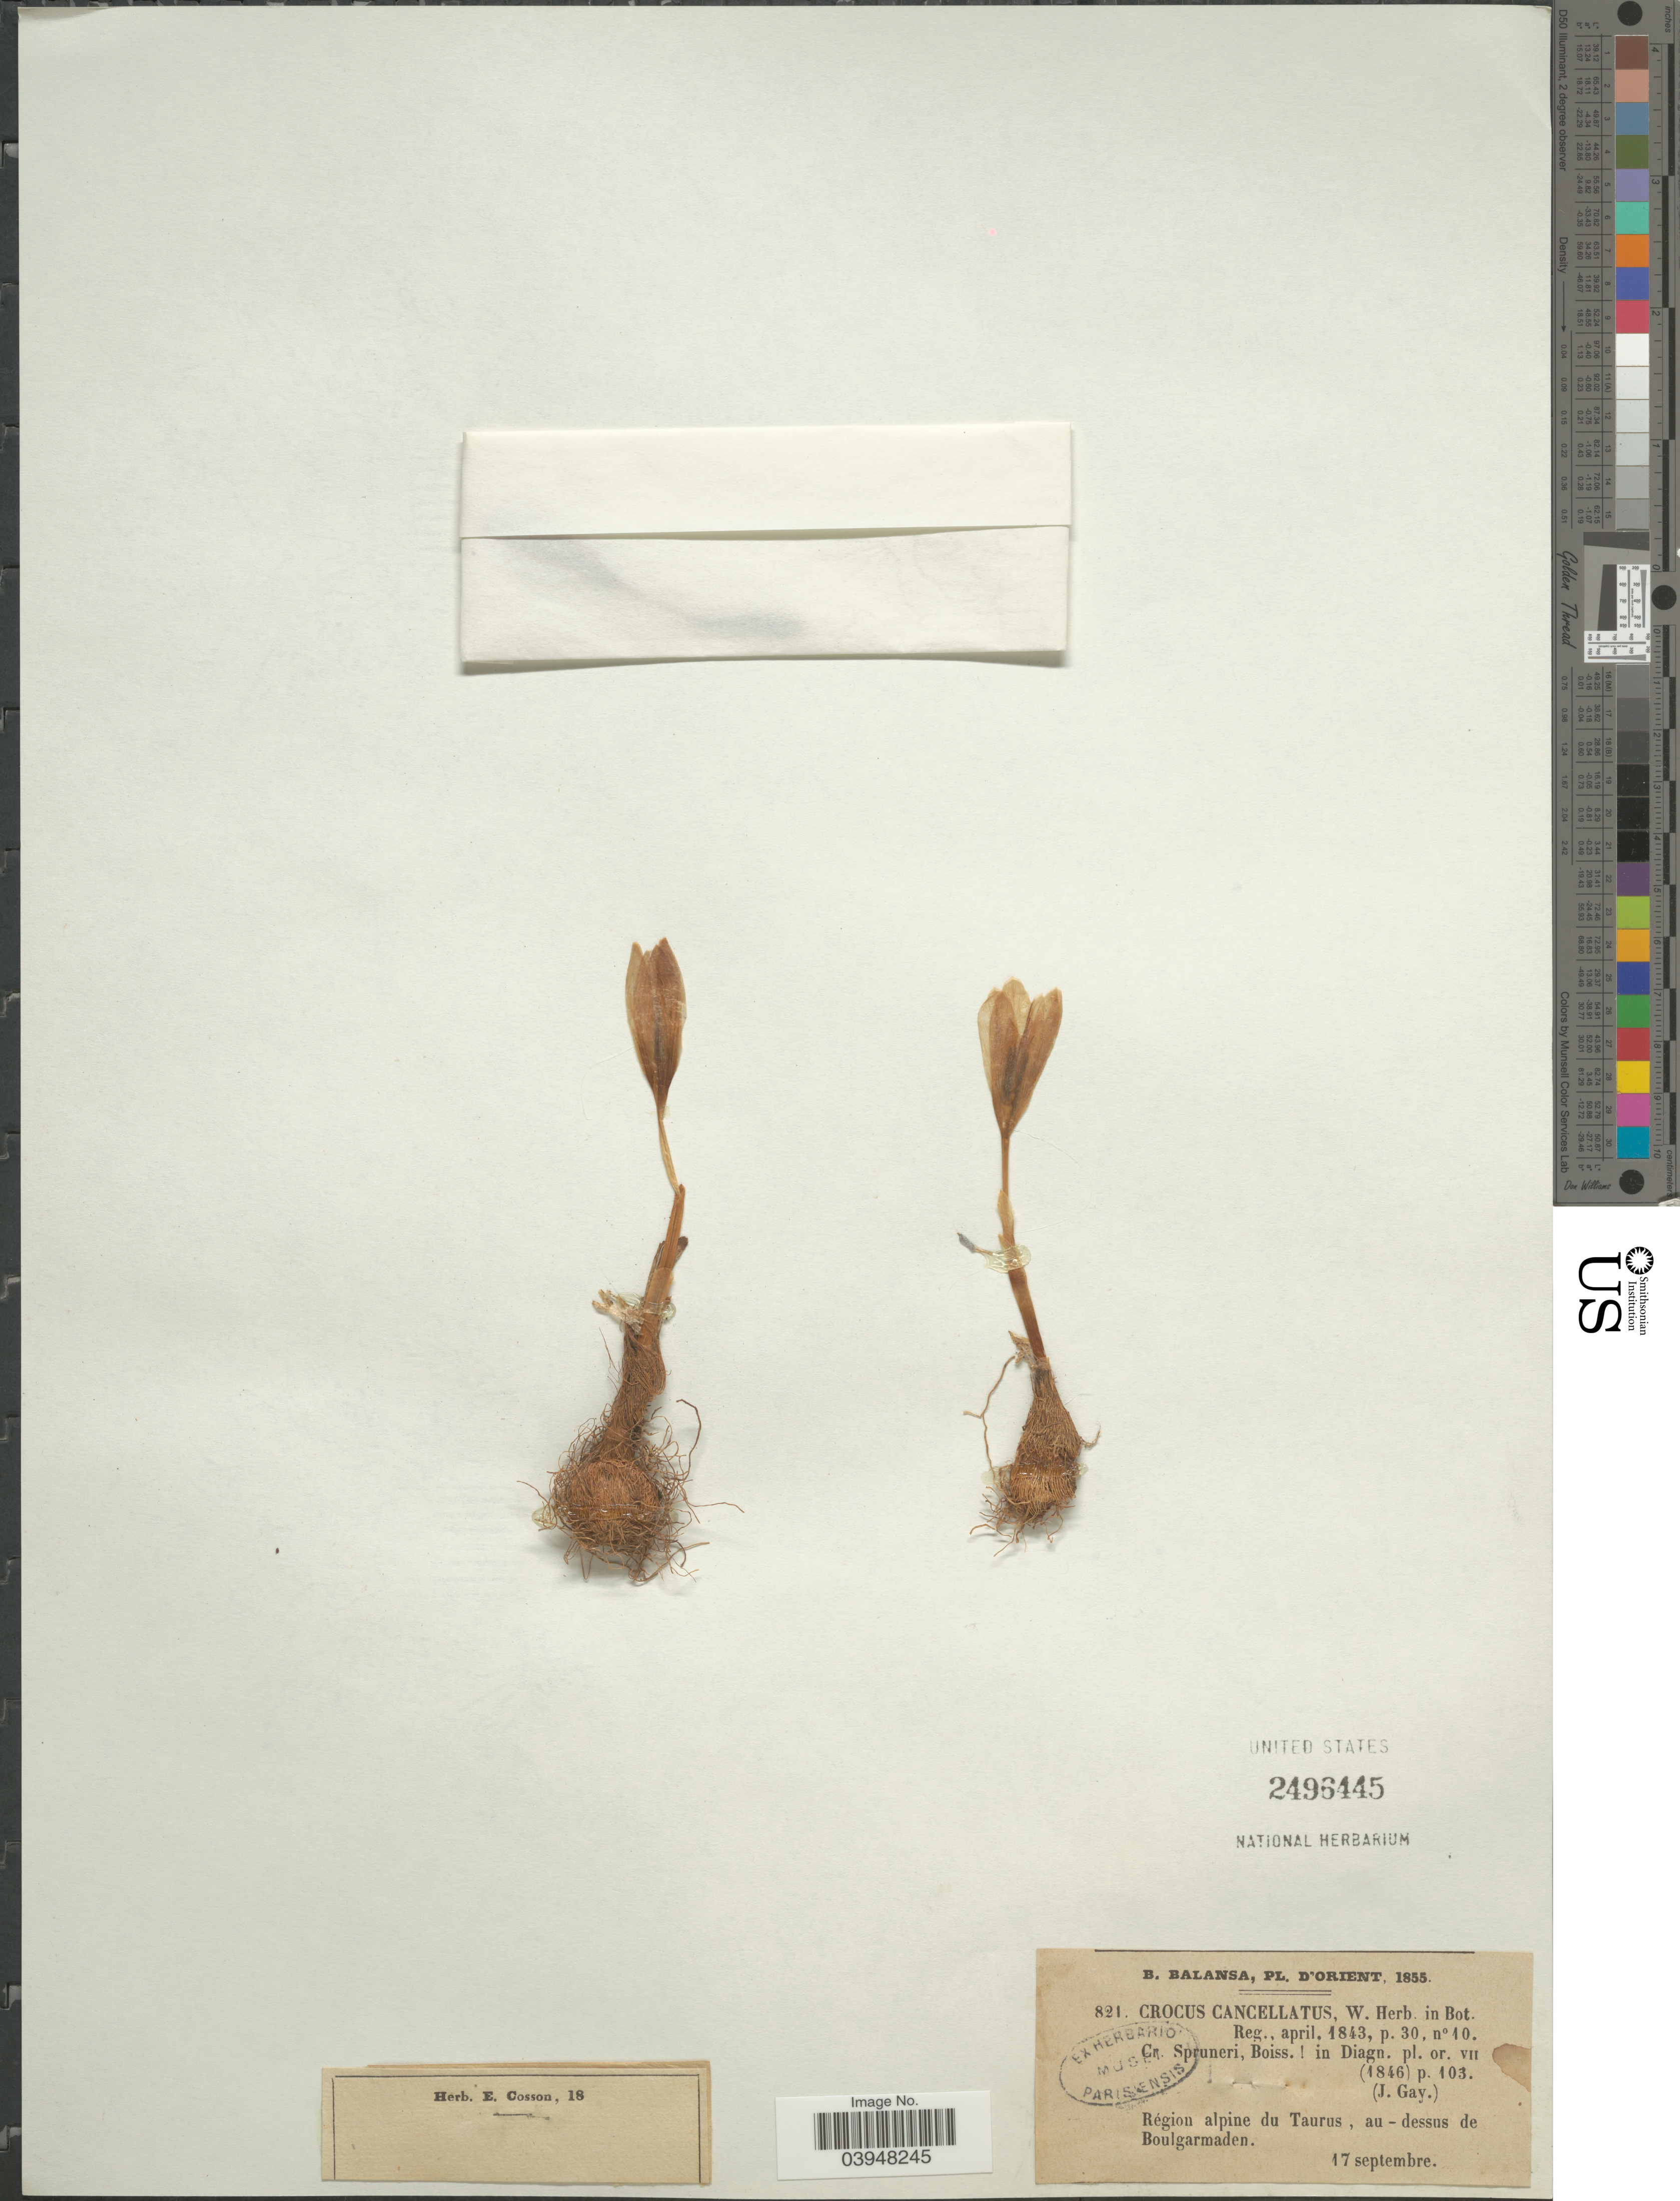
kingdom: Plantae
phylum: Tracheophyta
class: Liliopsida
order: Asparagales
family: Iridaceae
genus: Crocus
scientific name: Crocus cancellatus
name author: Herb.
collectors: B. Balansa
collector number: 821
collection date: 1855-09-17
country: Turkey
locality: D' Orient. Région alpine du Taurus, au - dessus de Boulgarmaden.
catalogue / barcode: US 2496445